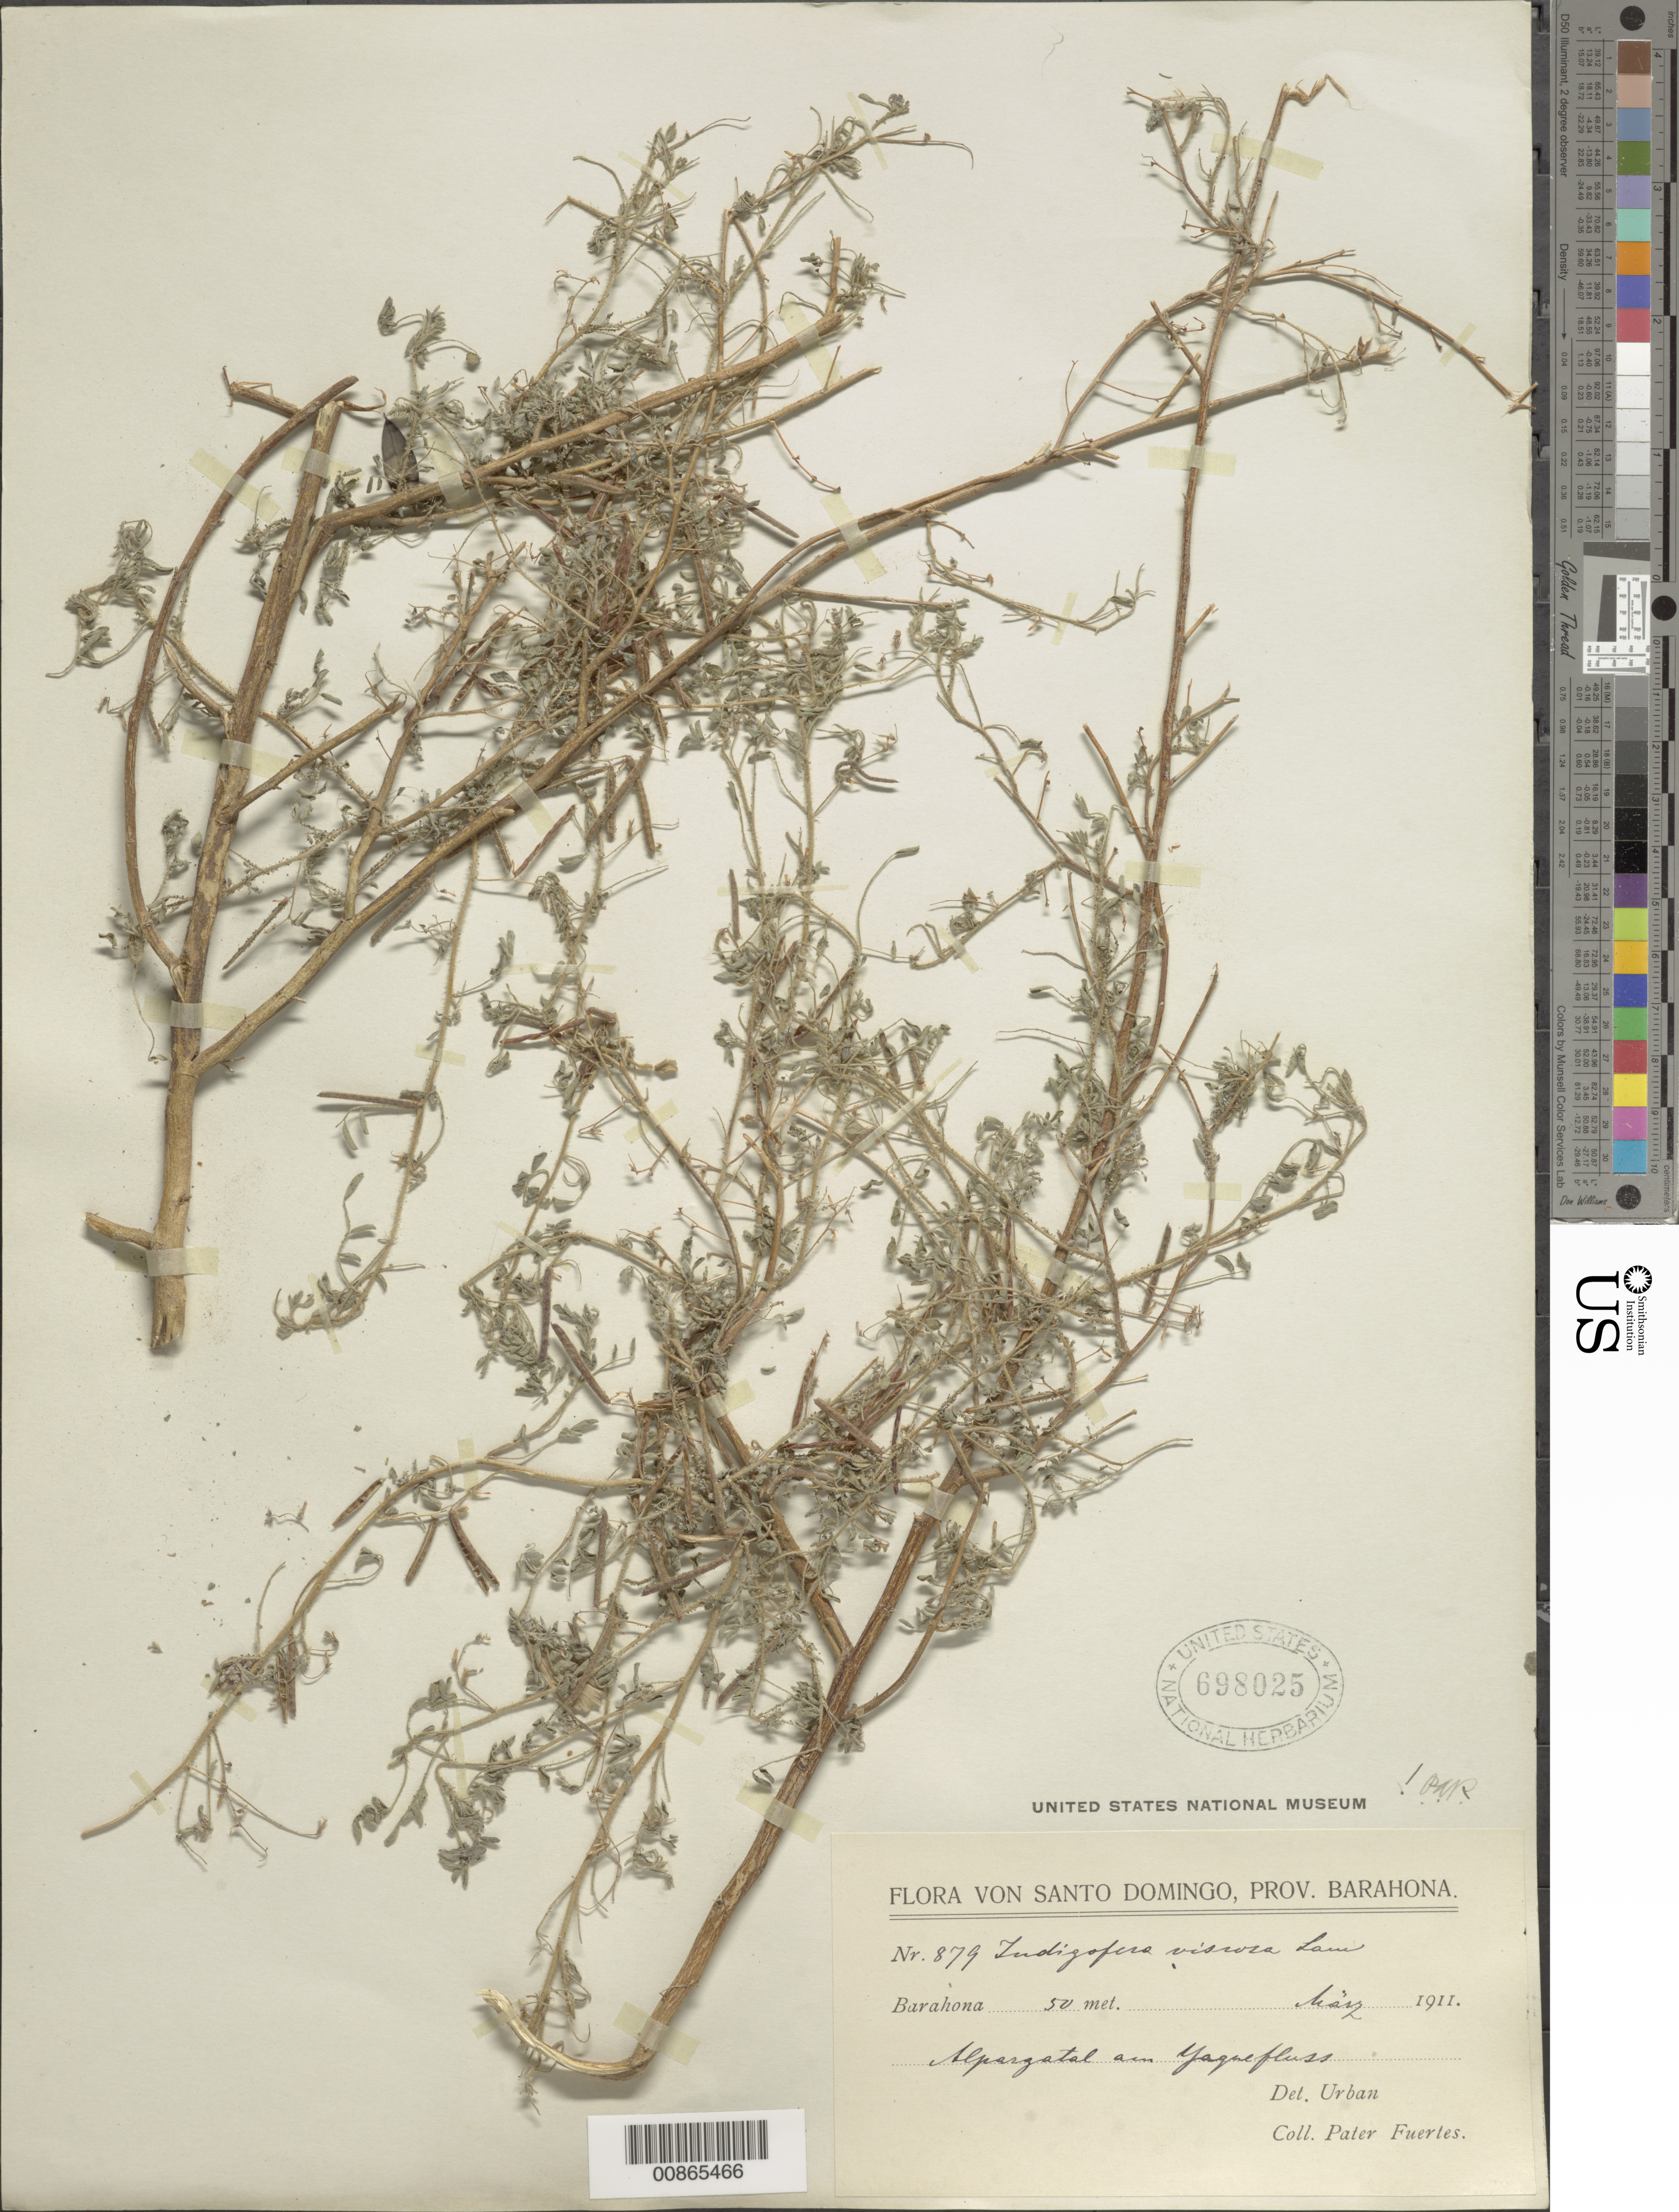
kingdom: Plantae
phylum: Tracheophyta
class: Magnoliopsida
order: Fabales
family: Fabaceae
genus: Indigofera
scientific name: Indigofera viscosa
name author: Lam.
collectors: M. D. Fuertes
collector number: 879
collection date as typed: May 1911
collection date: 1911-05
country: Dominican Republic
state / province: Barahona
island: Hispaniola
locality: "Alparzotal" am Yaquefluss.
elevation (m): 50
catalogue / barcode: US 698025